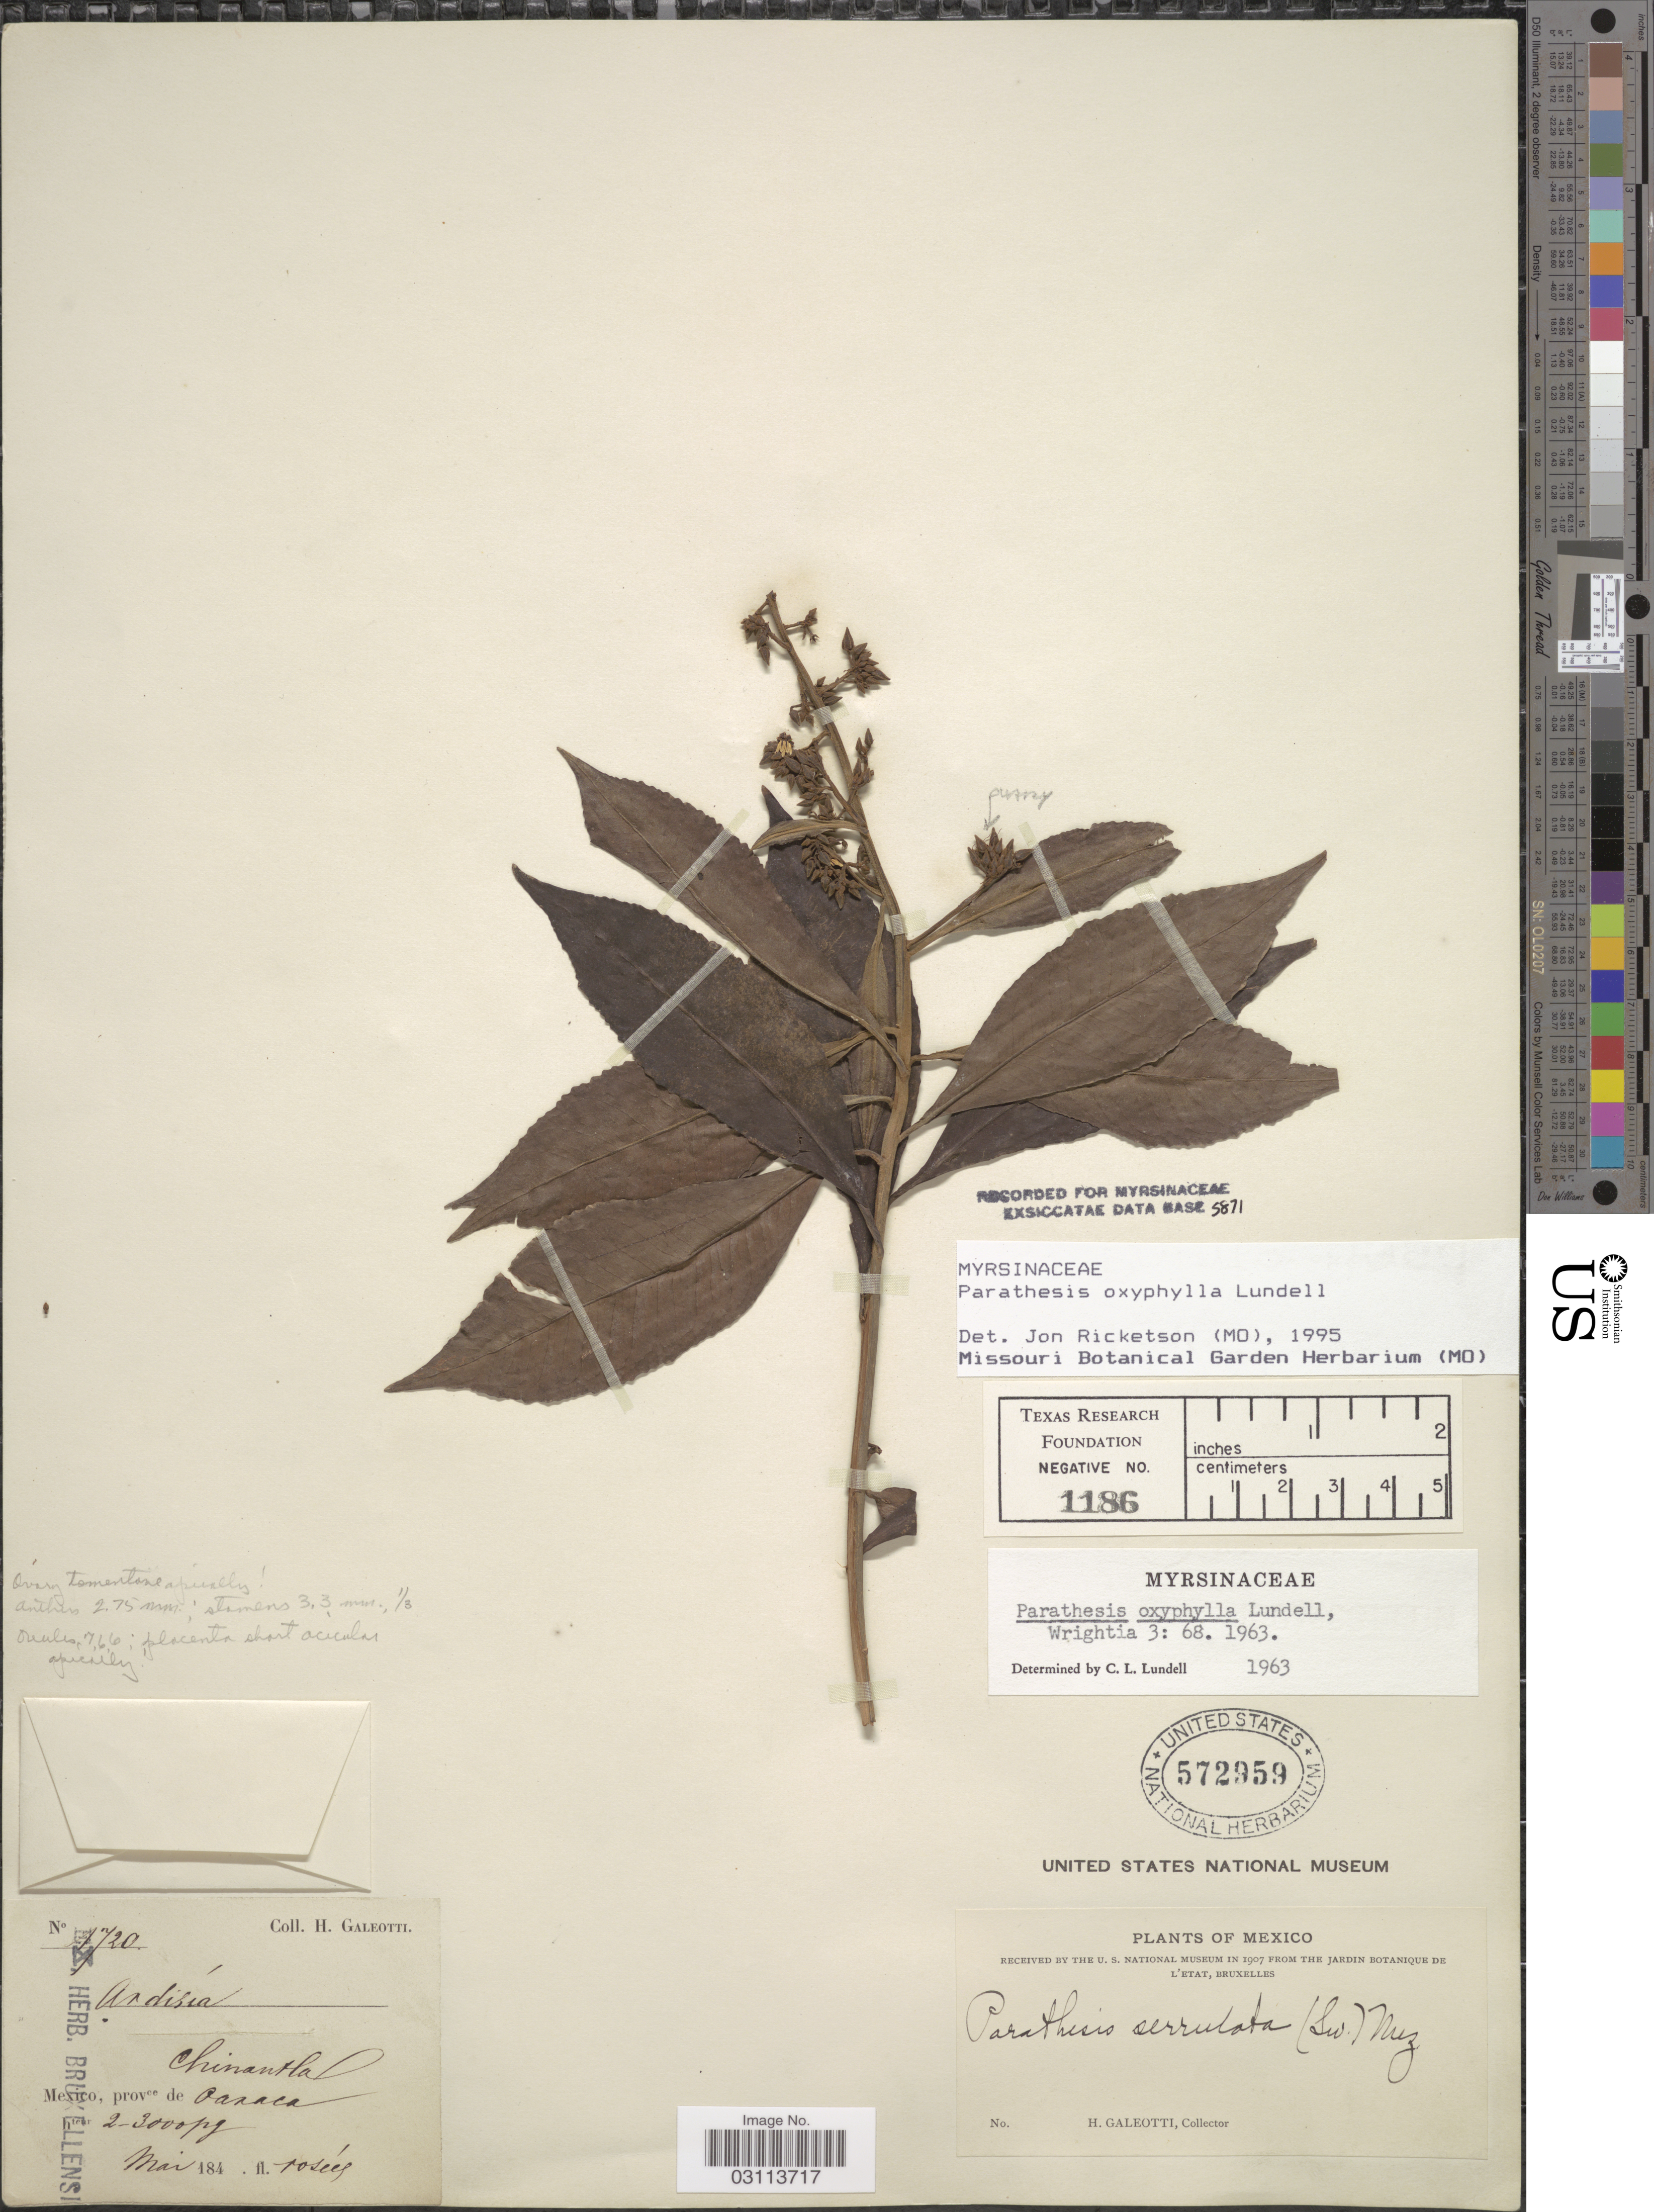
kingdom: Plantae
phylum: Tracheophyta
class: Magnoliopsida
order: Ericales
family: Primulaceae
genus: Parathesis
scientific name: Parathesis oxyphylla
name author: Lundell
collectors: H. G. Galeotti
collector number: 1720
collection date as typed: Mai 184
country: Mexico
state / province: Oaxaca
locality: Chinantla.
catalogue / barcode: US 572959